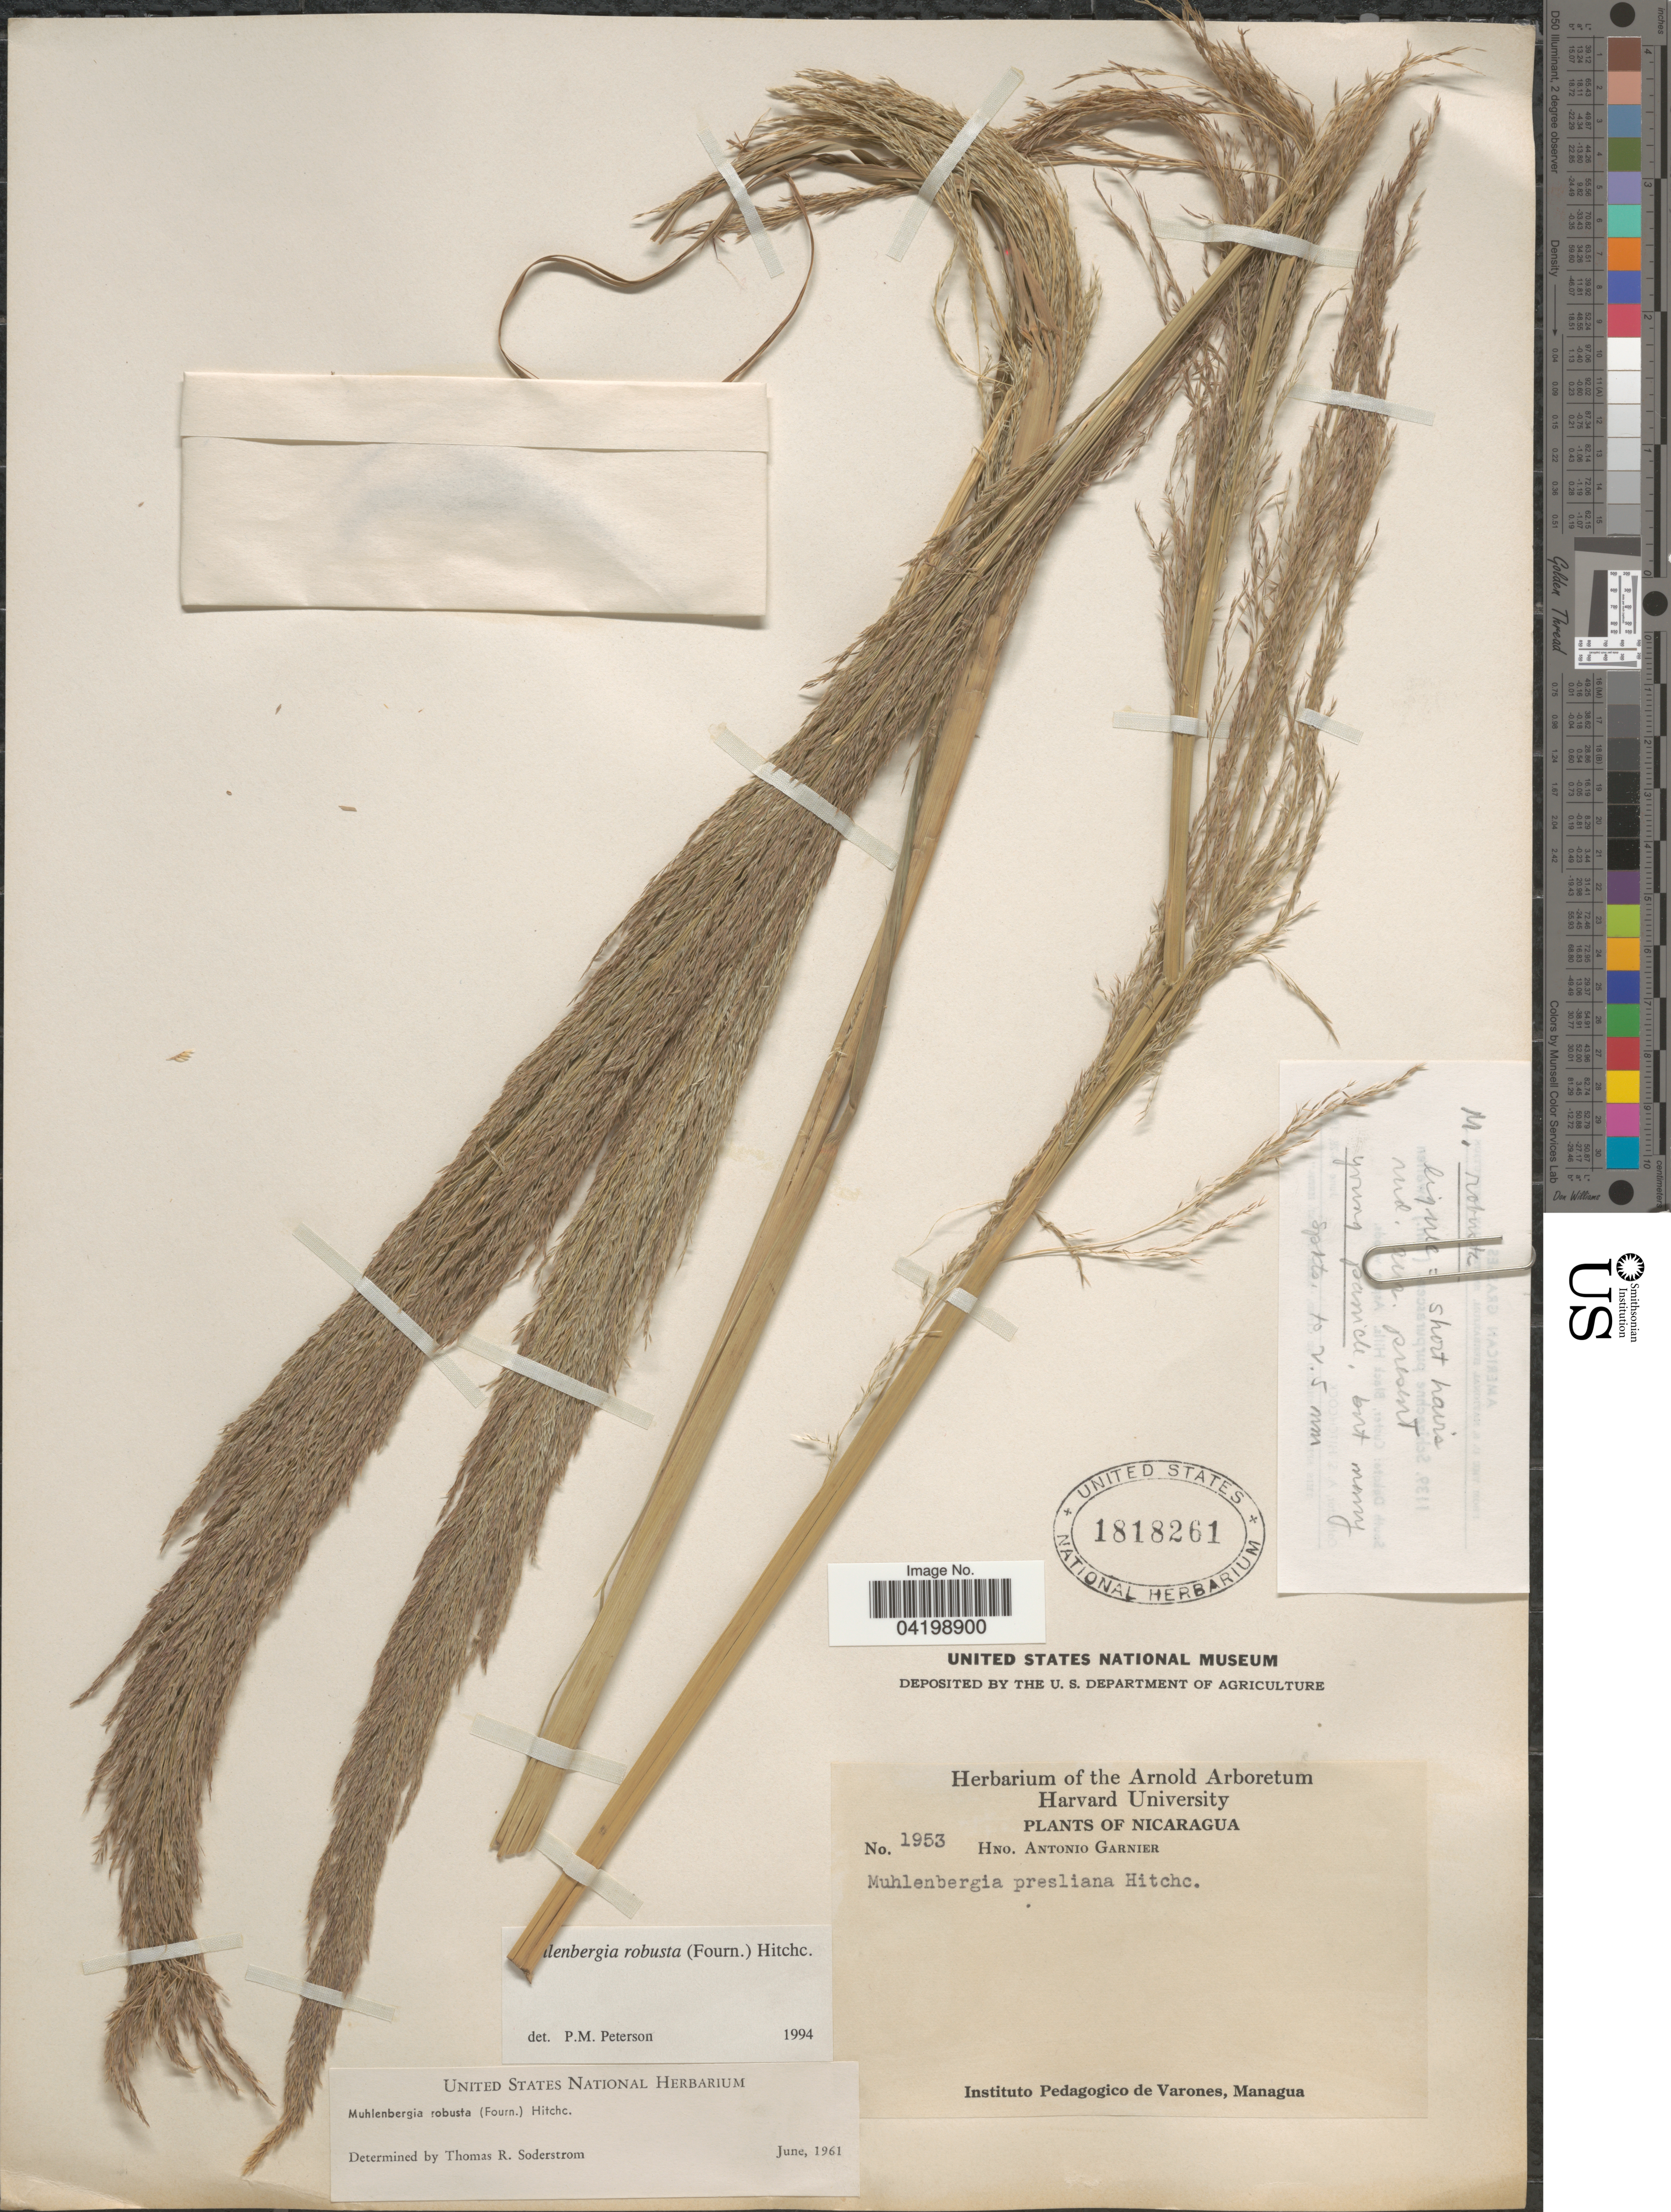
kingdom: Plantae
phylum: Tracheophyta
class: Liliopsida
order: Poales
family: Poaceae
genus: Muhlenbergia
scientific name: Muhlenbergia robusta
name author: (E. Fourn.) Hitchc.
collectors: Bro. A. Garnier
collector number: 1953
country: Nicaragua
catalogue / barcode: US 1818261